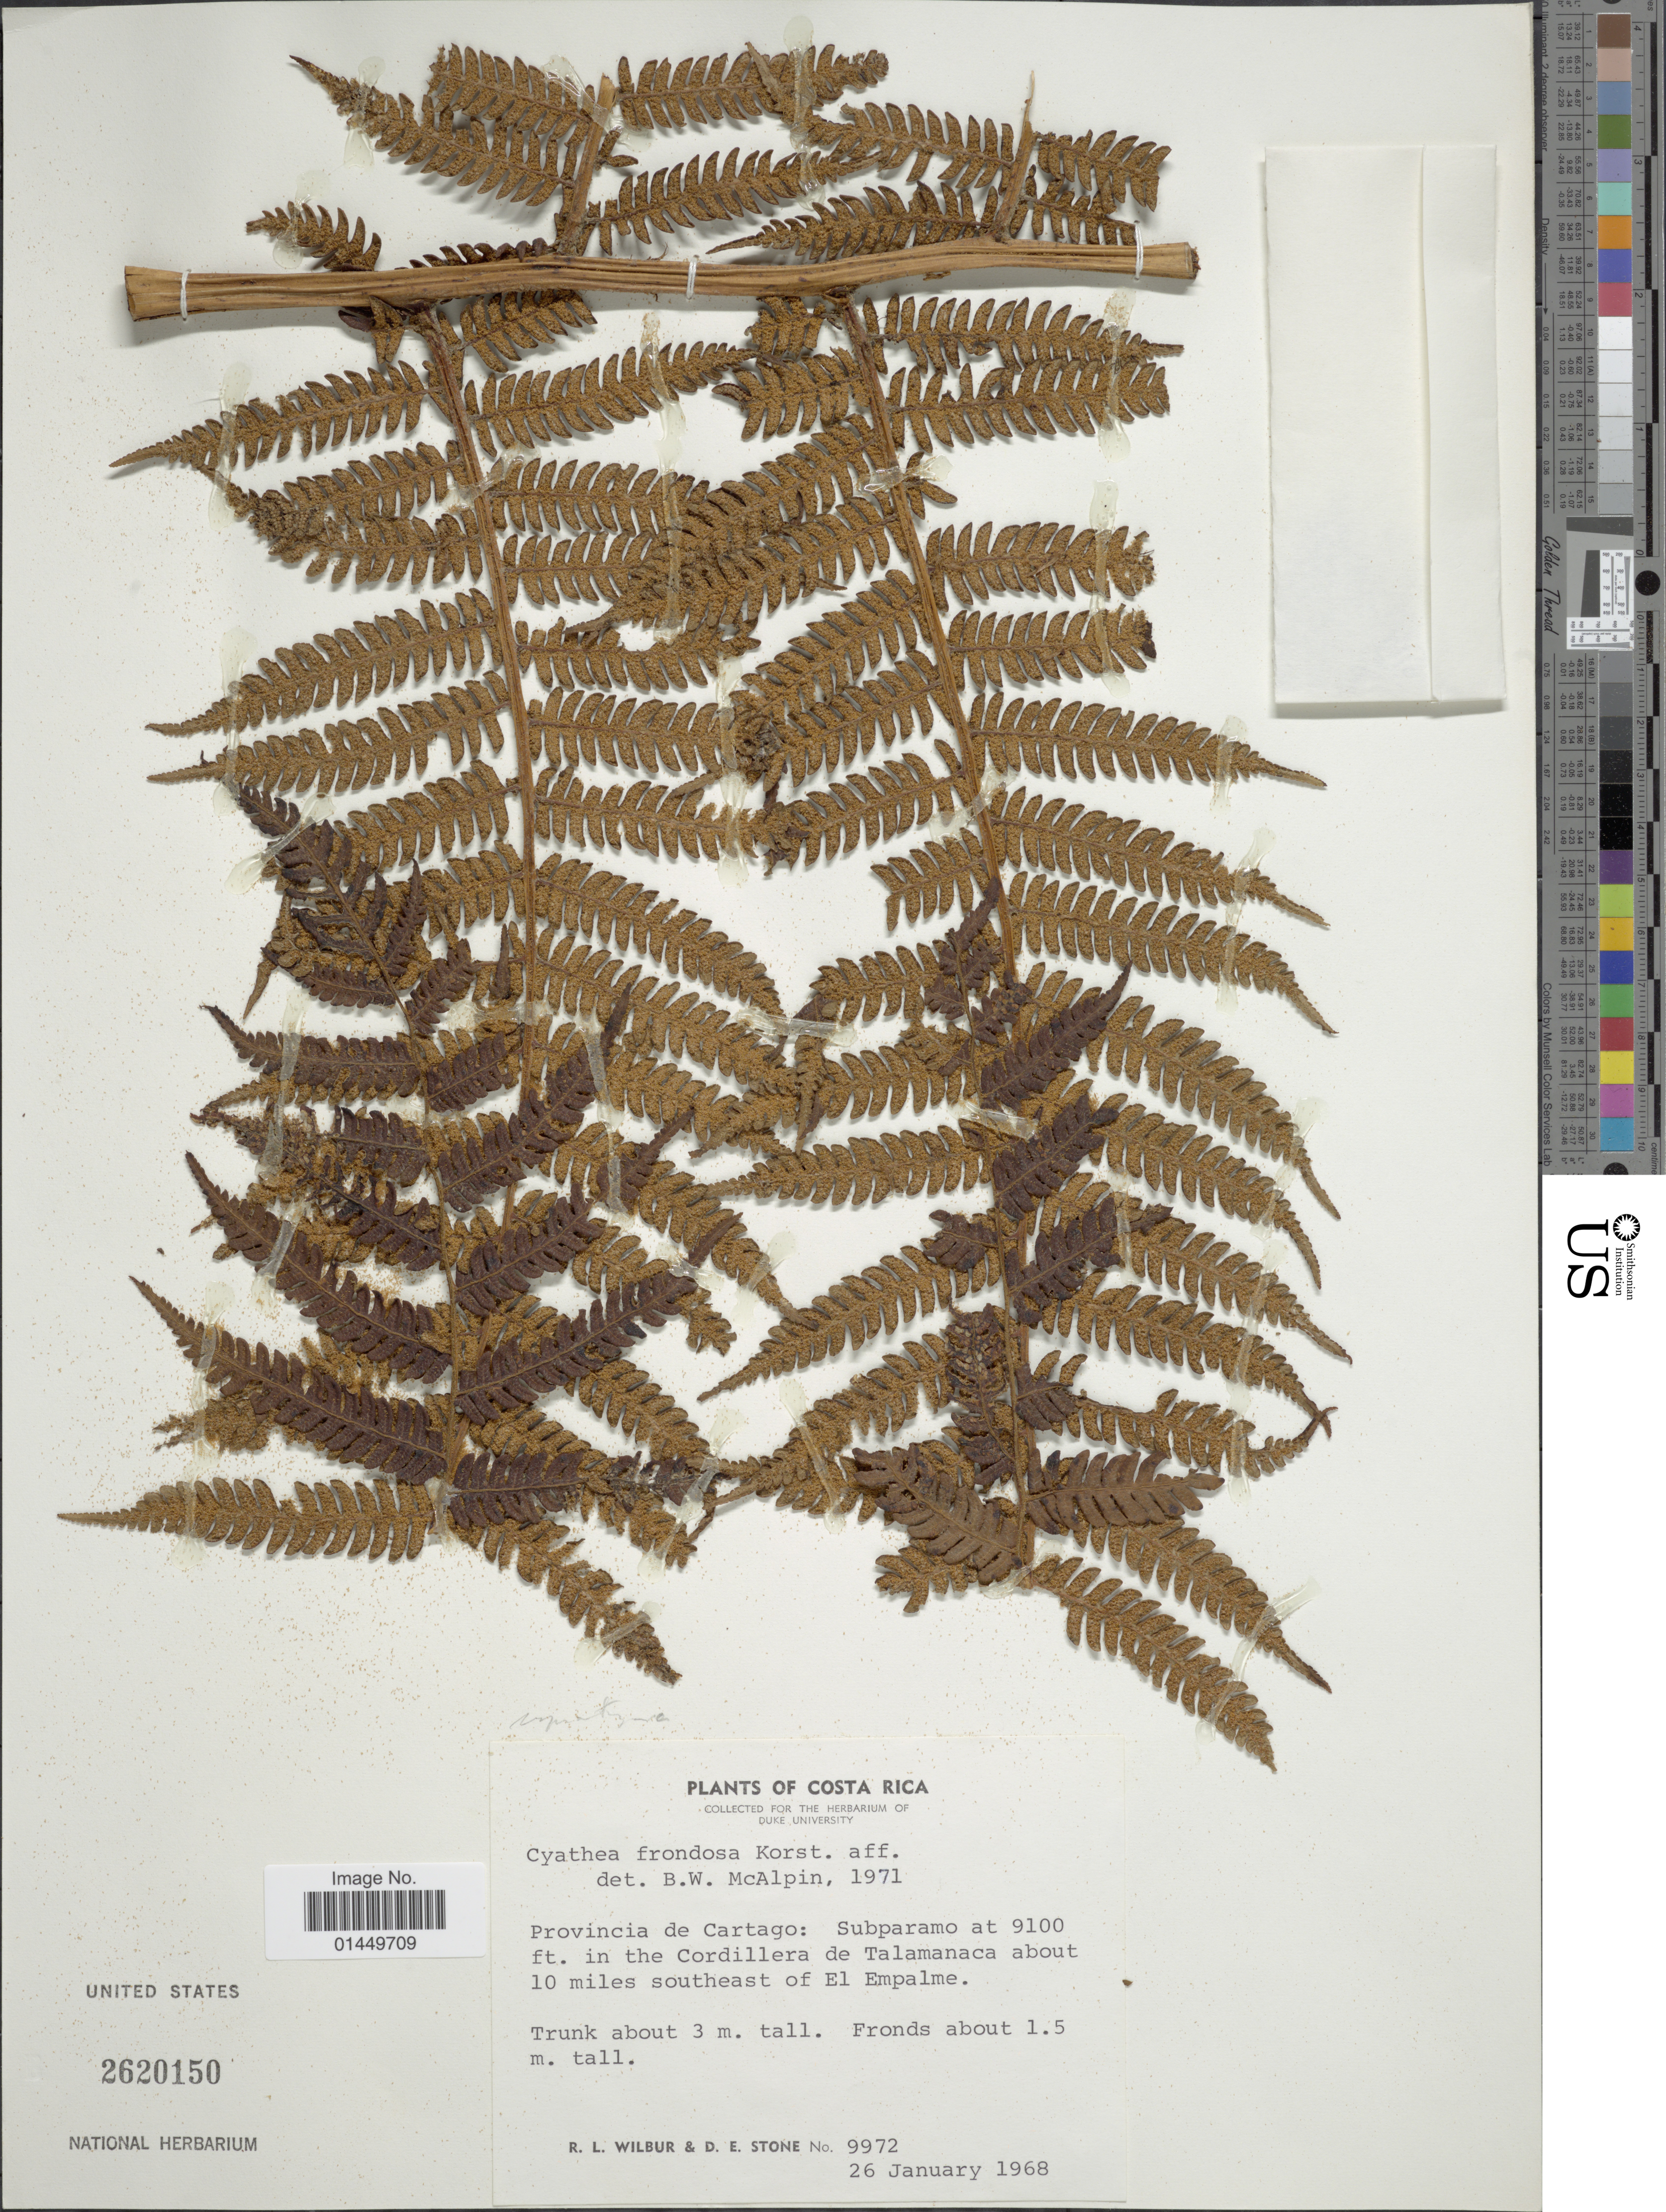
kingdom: Plantae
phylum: Tracheophyta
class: Polypodiopsida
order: Cyatheales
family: Cyatheaceae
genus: Cyathea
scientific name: Cyathea suprastrigosa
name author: (Christ) Maxon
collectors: R. L. Wilbur & D. E. Stone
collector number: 9972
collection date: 1968-01-26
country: Costa Rica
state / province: Cartago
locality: Provincia de Cartago: Subparamo, in the Cordillera de Talamanaca about 10 miles southeast of El Empalme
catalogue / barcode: US 2620150